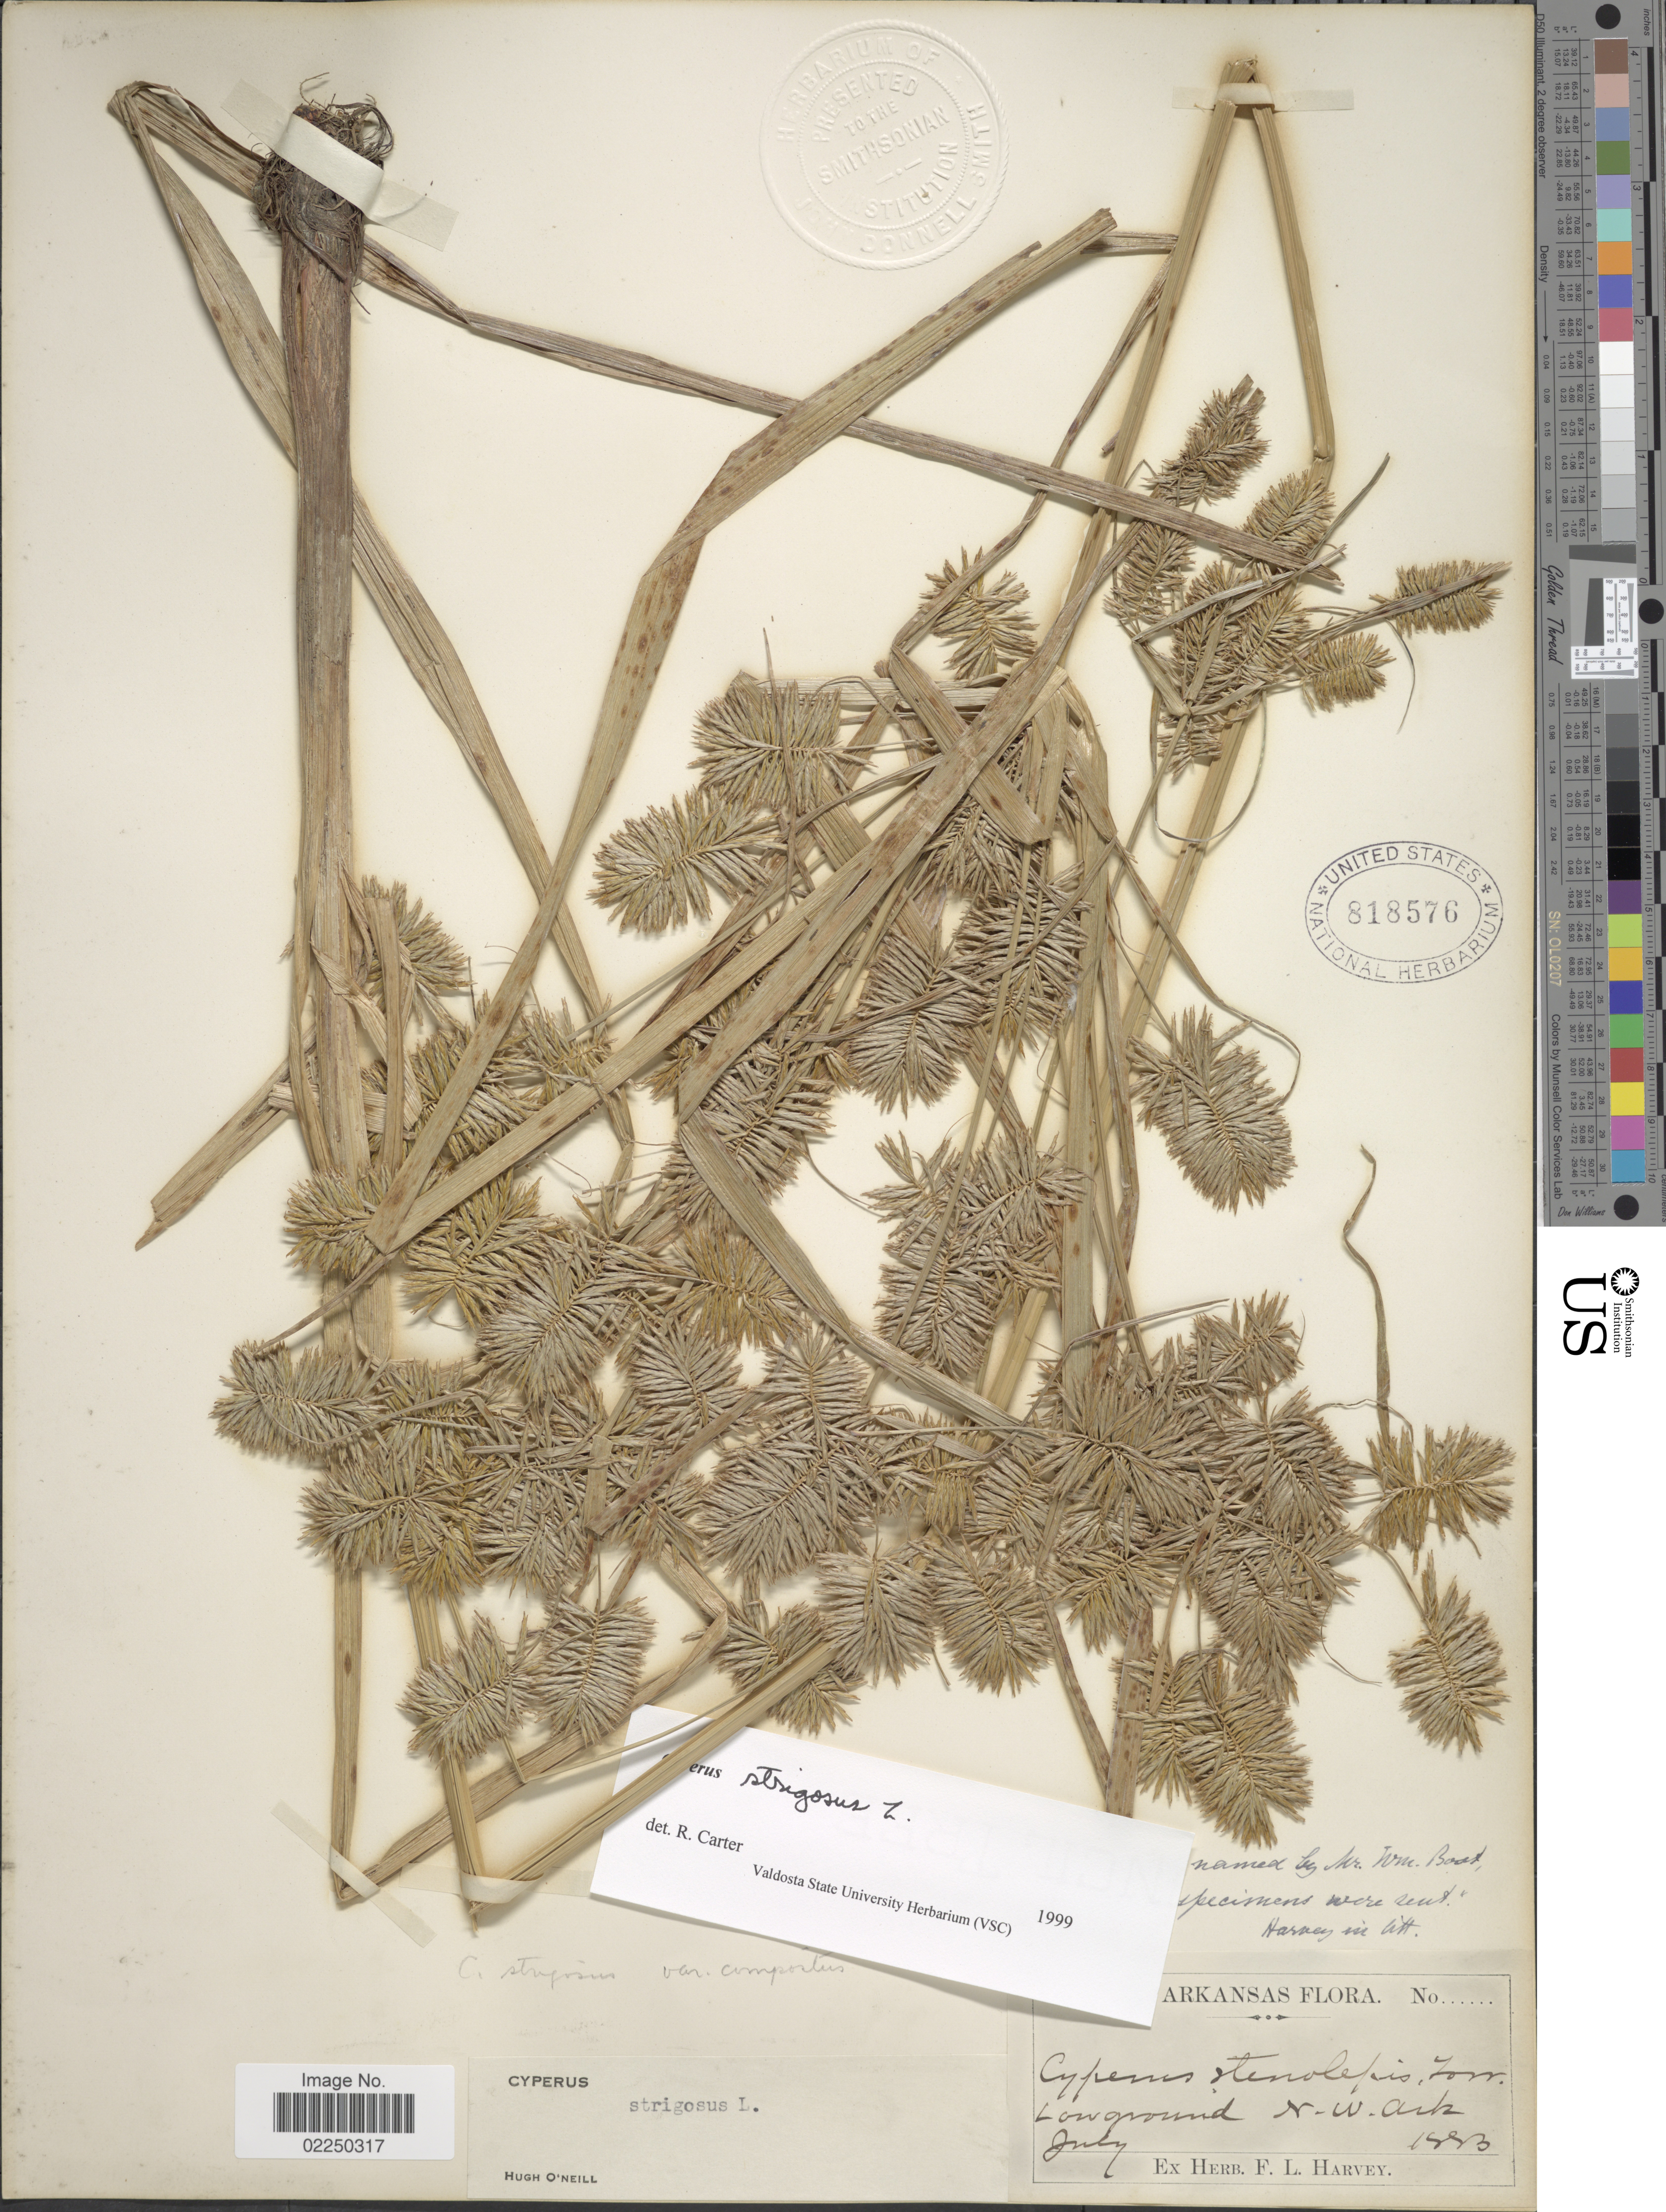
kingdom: Plantae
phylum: Tracheophyta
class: Liliopsida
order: Poales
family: Cyperaceae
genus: Cyperus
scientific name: Cyperus strigosus L.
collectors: ex herb. F. L. Harvey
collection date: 1883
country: United States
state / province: Arkansas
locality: Low ground, N.W. Ark.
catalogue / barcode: US 818576